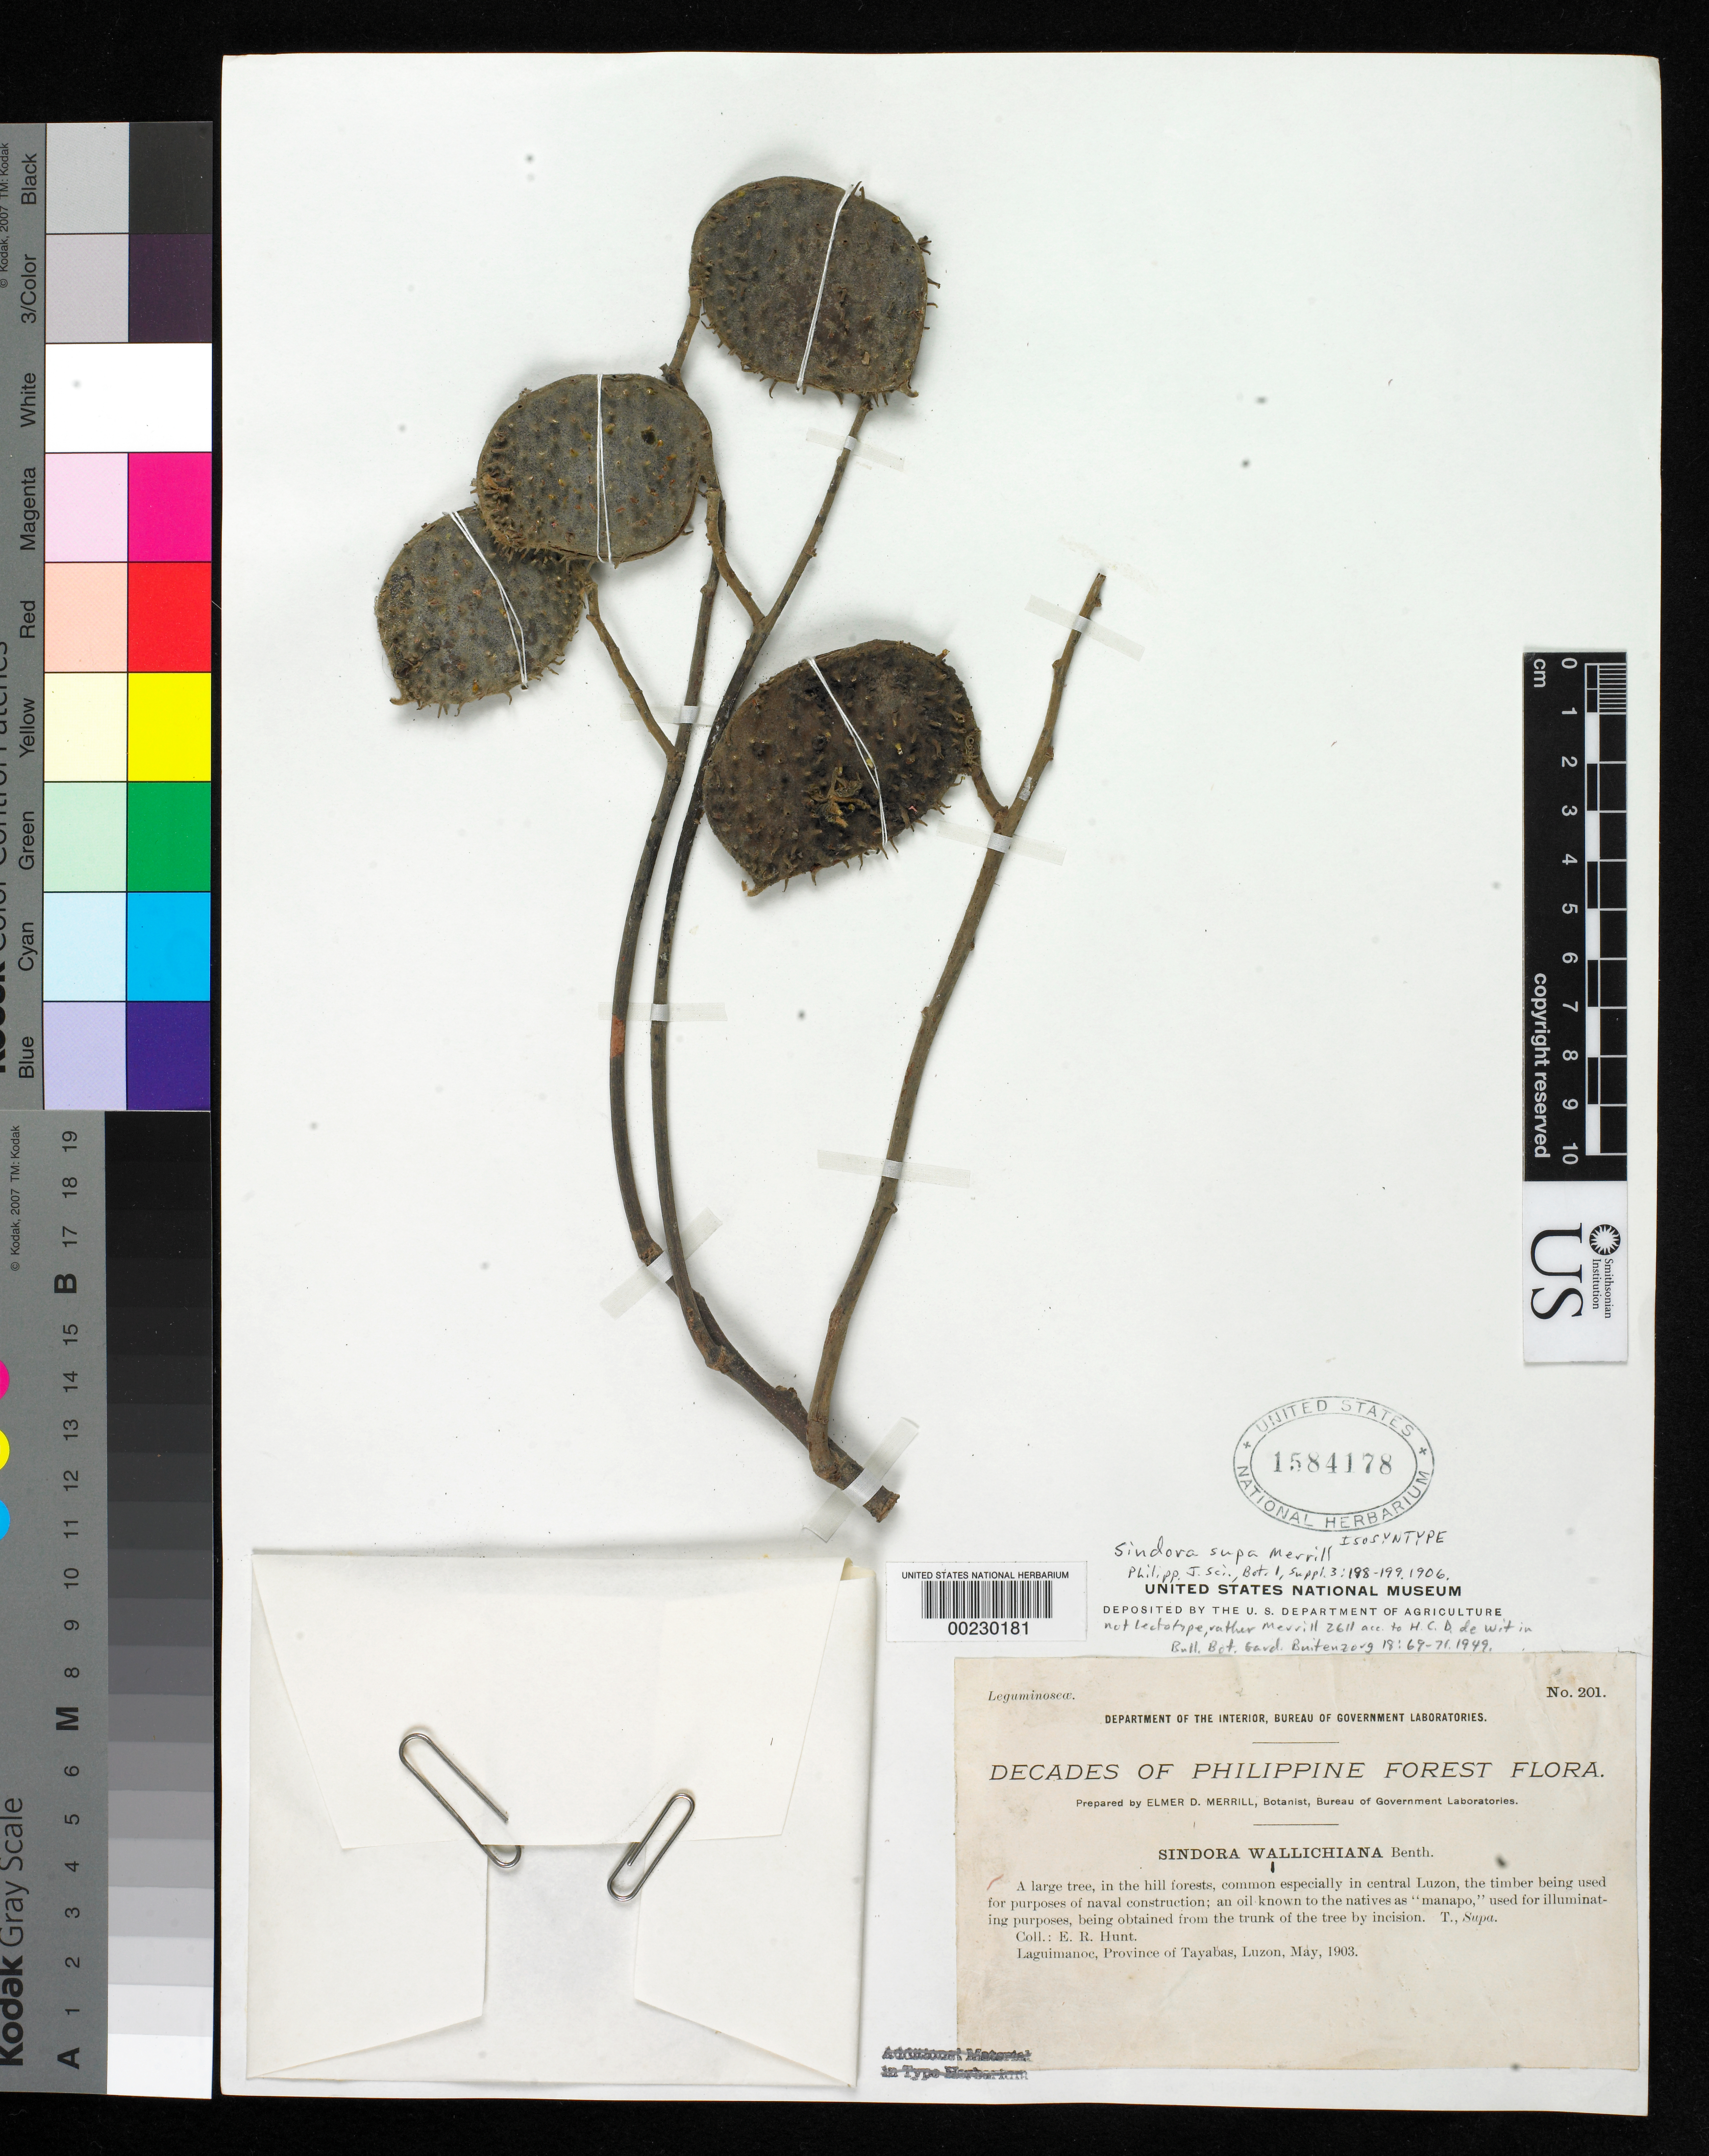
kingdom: Plantae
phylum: Tracheophyta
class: Magnoliopsida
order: Fabales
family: Fabaceae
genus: Sindora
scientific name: Sindora supa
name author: Merr.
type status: Isosyntype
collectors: E. Hunt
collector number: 201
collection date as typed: May 1903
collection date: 1903-05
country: Philippines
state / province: Calabarzon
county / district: Quezon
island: Luzon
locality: Laguimanoc, Luzon. Tayabas.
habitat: Hill forests.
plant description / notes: Collection number apparently corresponds to the "Decades of Philippine Forest Flora" project prepared by E.D. Merrill.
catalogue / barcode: US 1584178